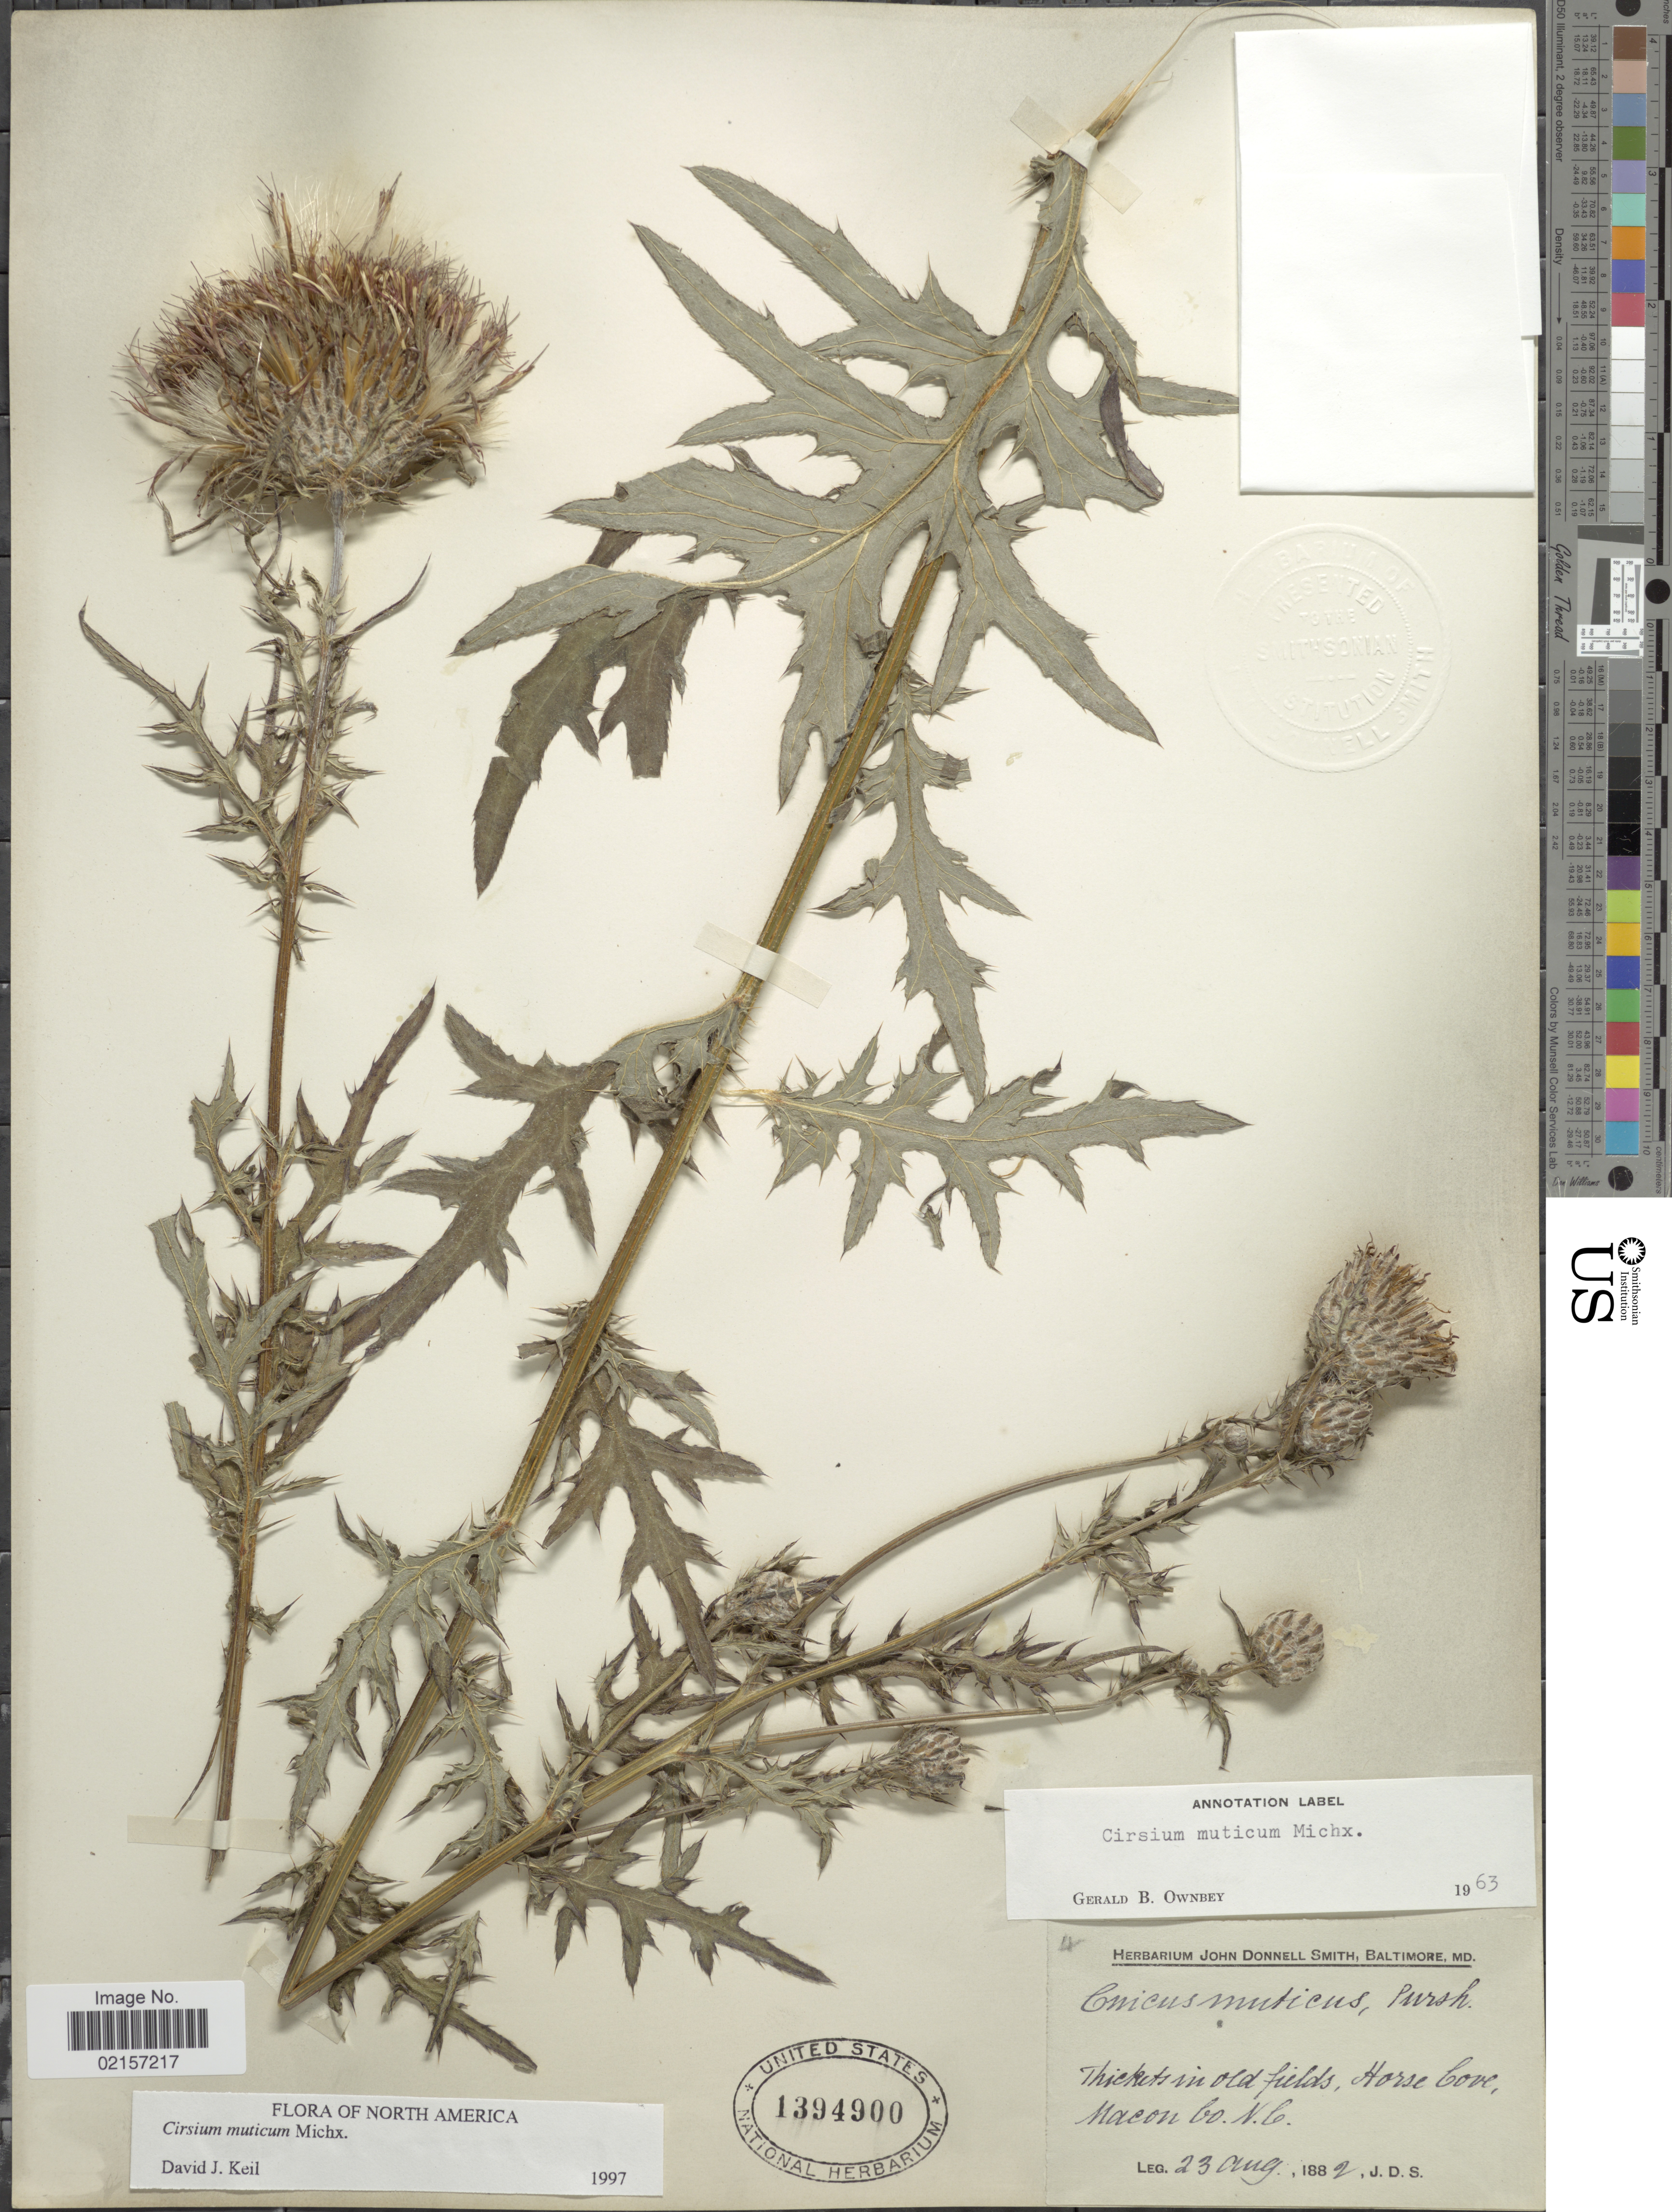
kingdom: Plantae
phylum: Tracheophyta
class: Magnoliopsida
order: Asterales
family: Asteraceae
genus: Cirsium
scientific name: Cirsium muticum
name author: Michx.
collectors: J. Donnell Smith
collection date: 1882-08-23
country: United States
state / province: North Carolina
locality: Thickets in old fields, Horse Cove, Macon Co.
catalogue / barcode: US 1394900